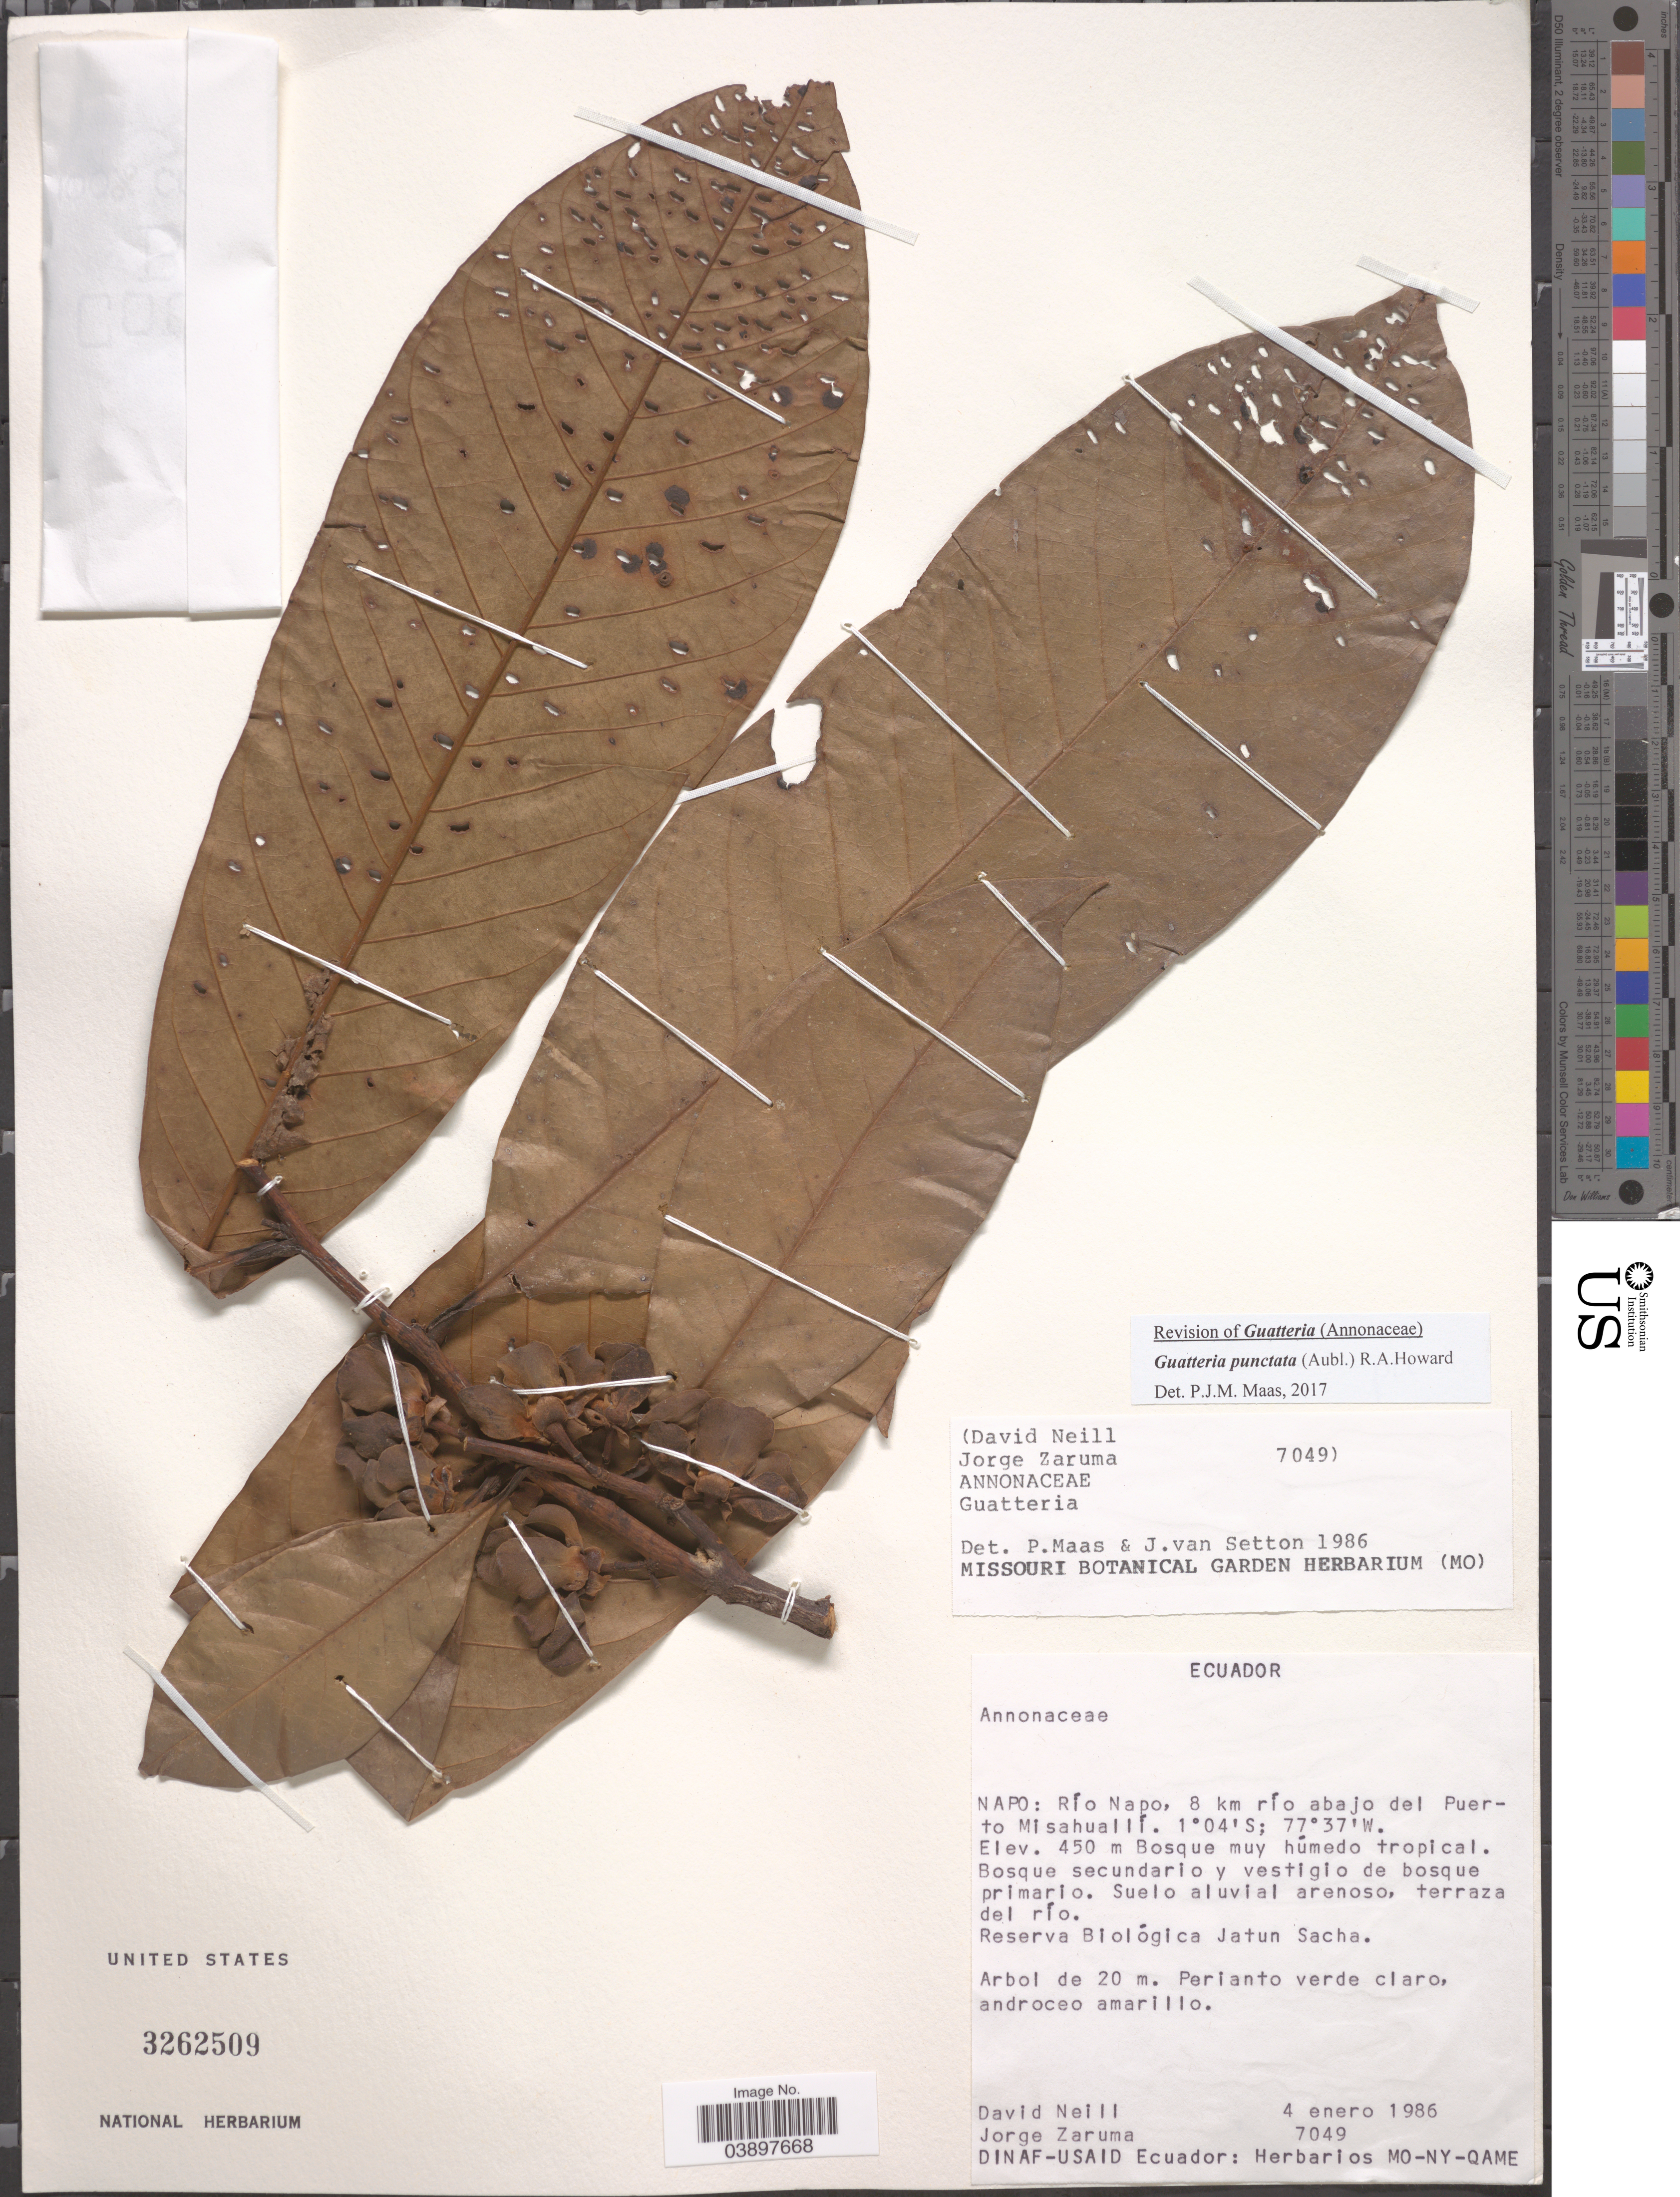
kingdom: Plantae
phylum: Tracheophyta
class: Magnoliopsida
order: Magnoliales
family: Annonaceae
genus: Guatteria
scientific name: Guatteria punctata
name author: (Aubl.) R.A. Howard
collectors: D. A. Neill & J. Zaruma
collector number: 7049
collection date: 1986-01-04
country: Ecuador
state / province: Napo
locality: Río Napo, 8 km río abajo del Puerto Misahuallí. Reserva Biológica Jatun Sacha.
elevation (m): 450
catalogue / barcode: US 3262509